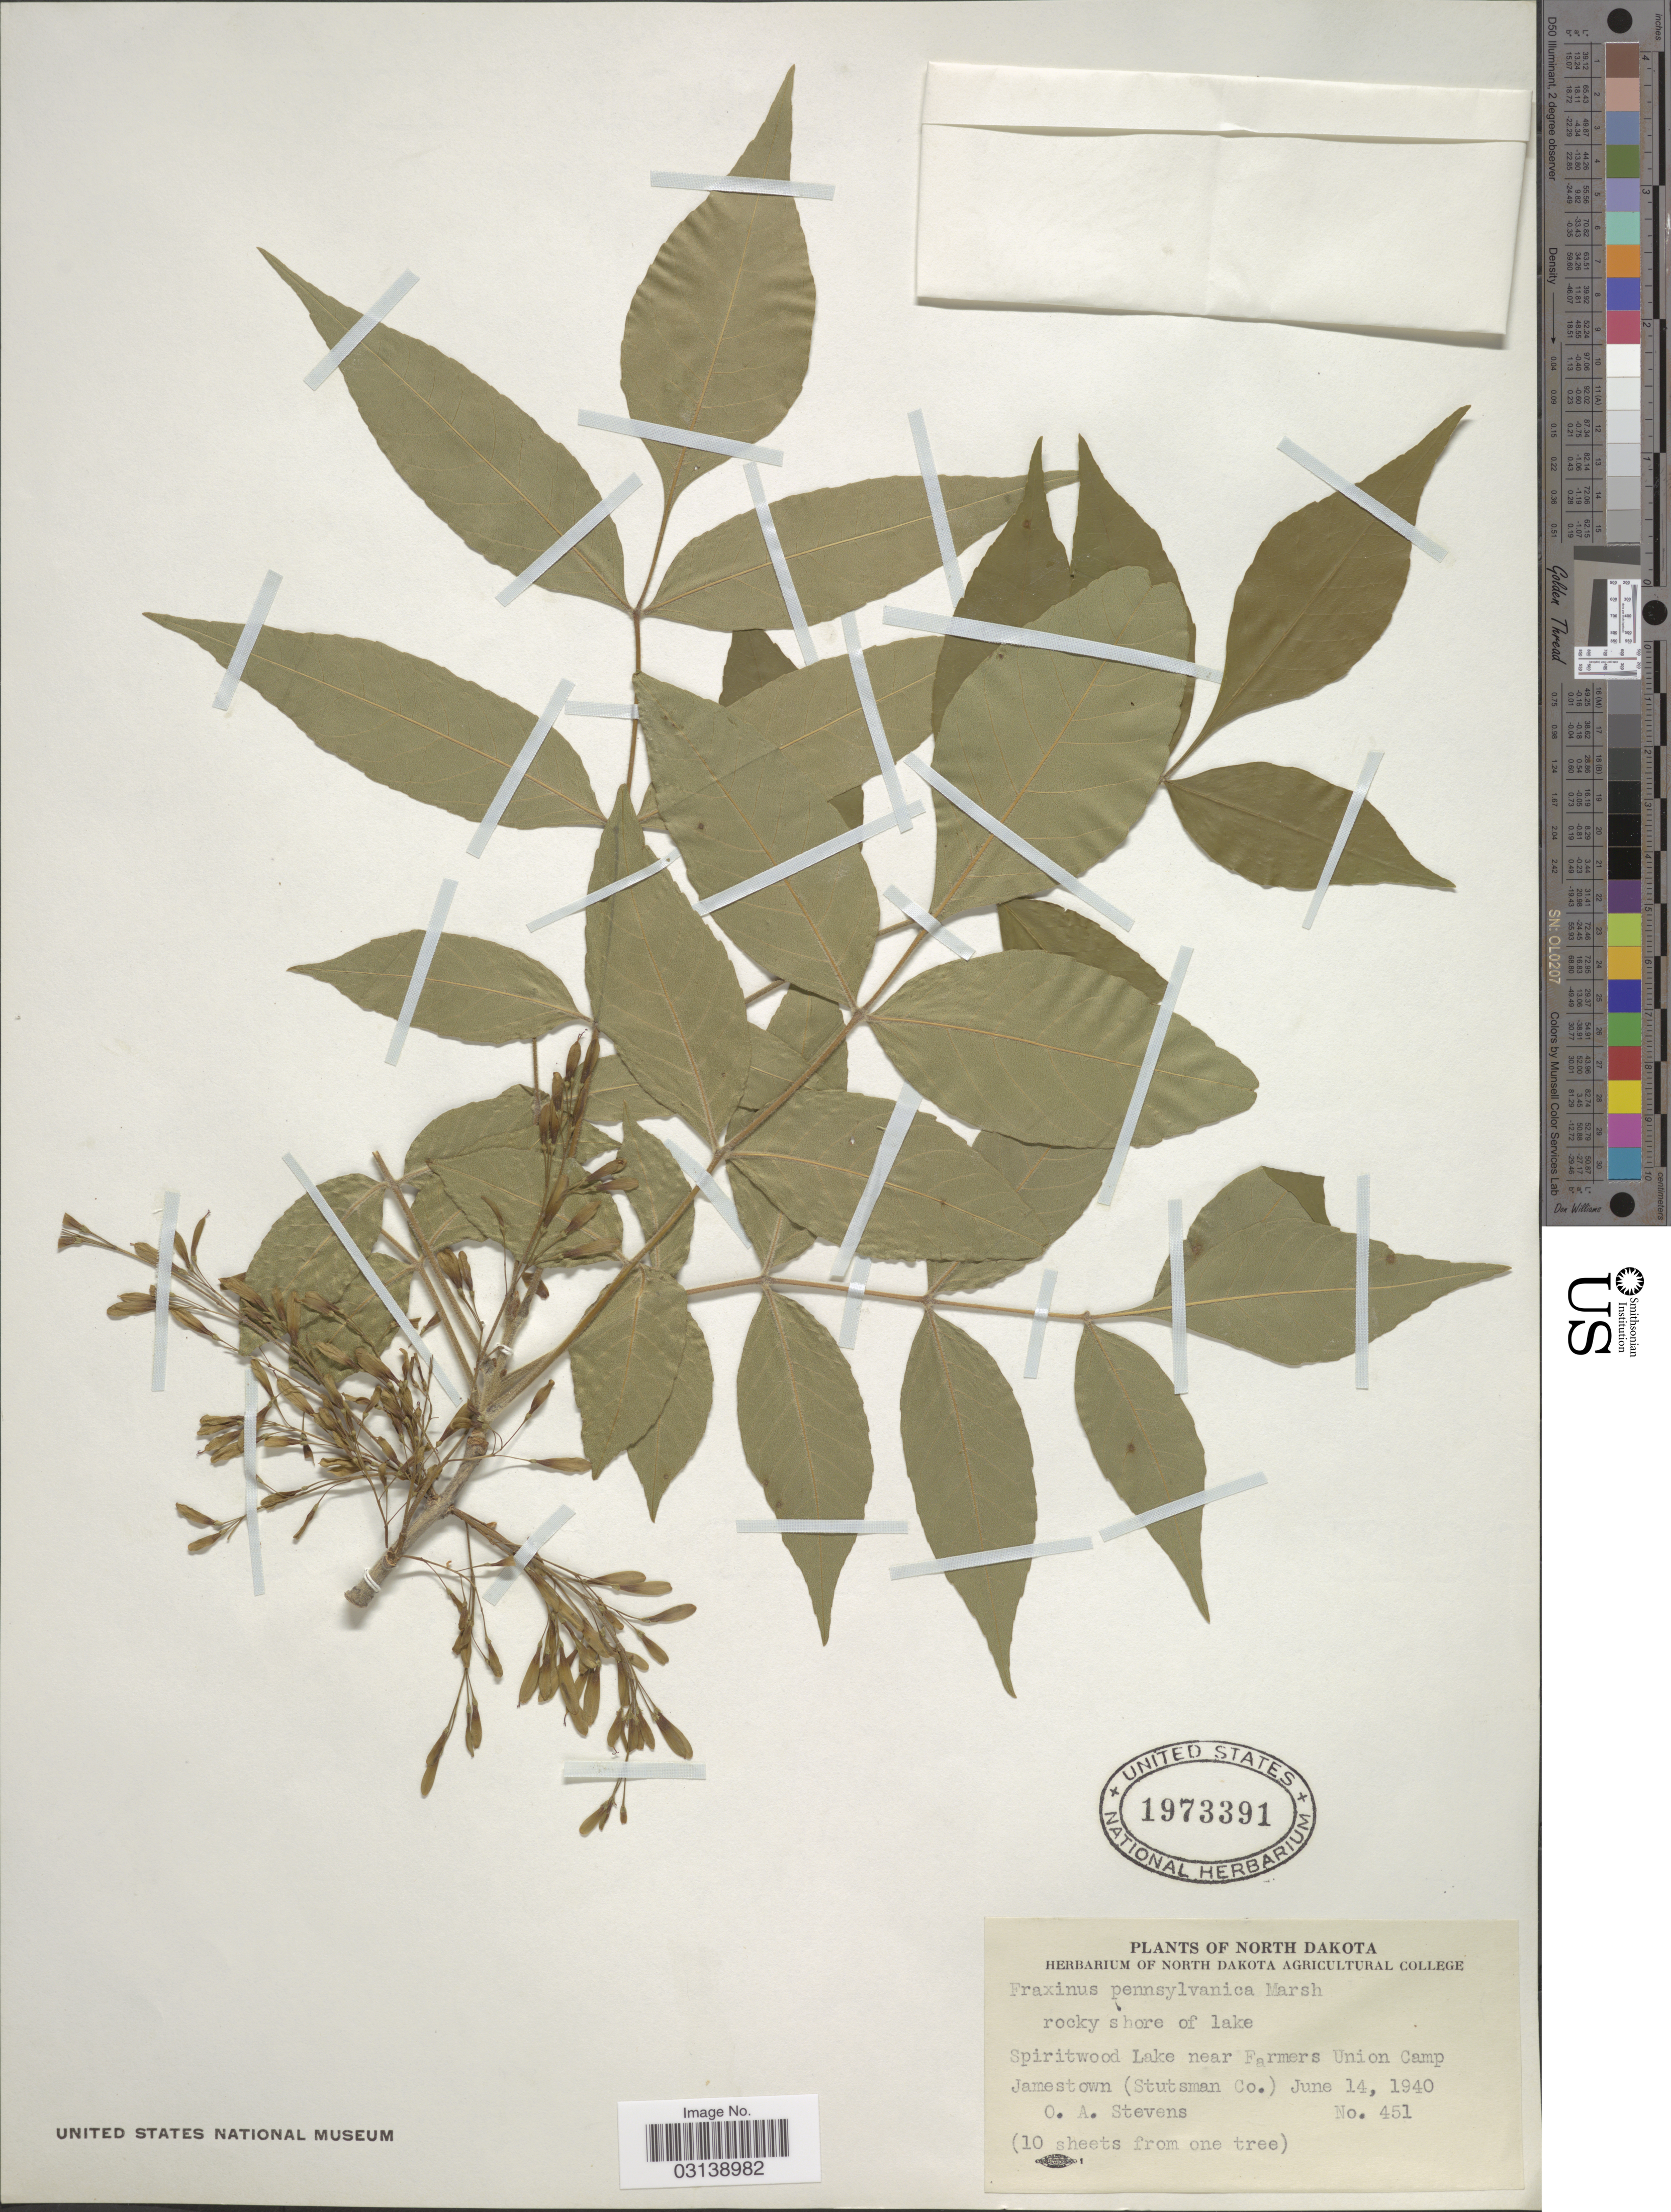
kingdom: Plantae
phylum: Tracheophyta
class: Magnoliopsida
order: Lamiales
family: Oleaceae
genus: Fraxinus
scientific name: Fraxinus pennsylvanica var. pubescens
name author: (Lam.) Lingelsh.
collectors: O. A. Stevens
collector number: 451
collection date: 1940-06-14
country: United States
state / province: North Dakota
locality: Spiritwood Lake near Farmers Union Camp Jamestown (Stutsman Co.)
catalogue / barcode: US 1973391